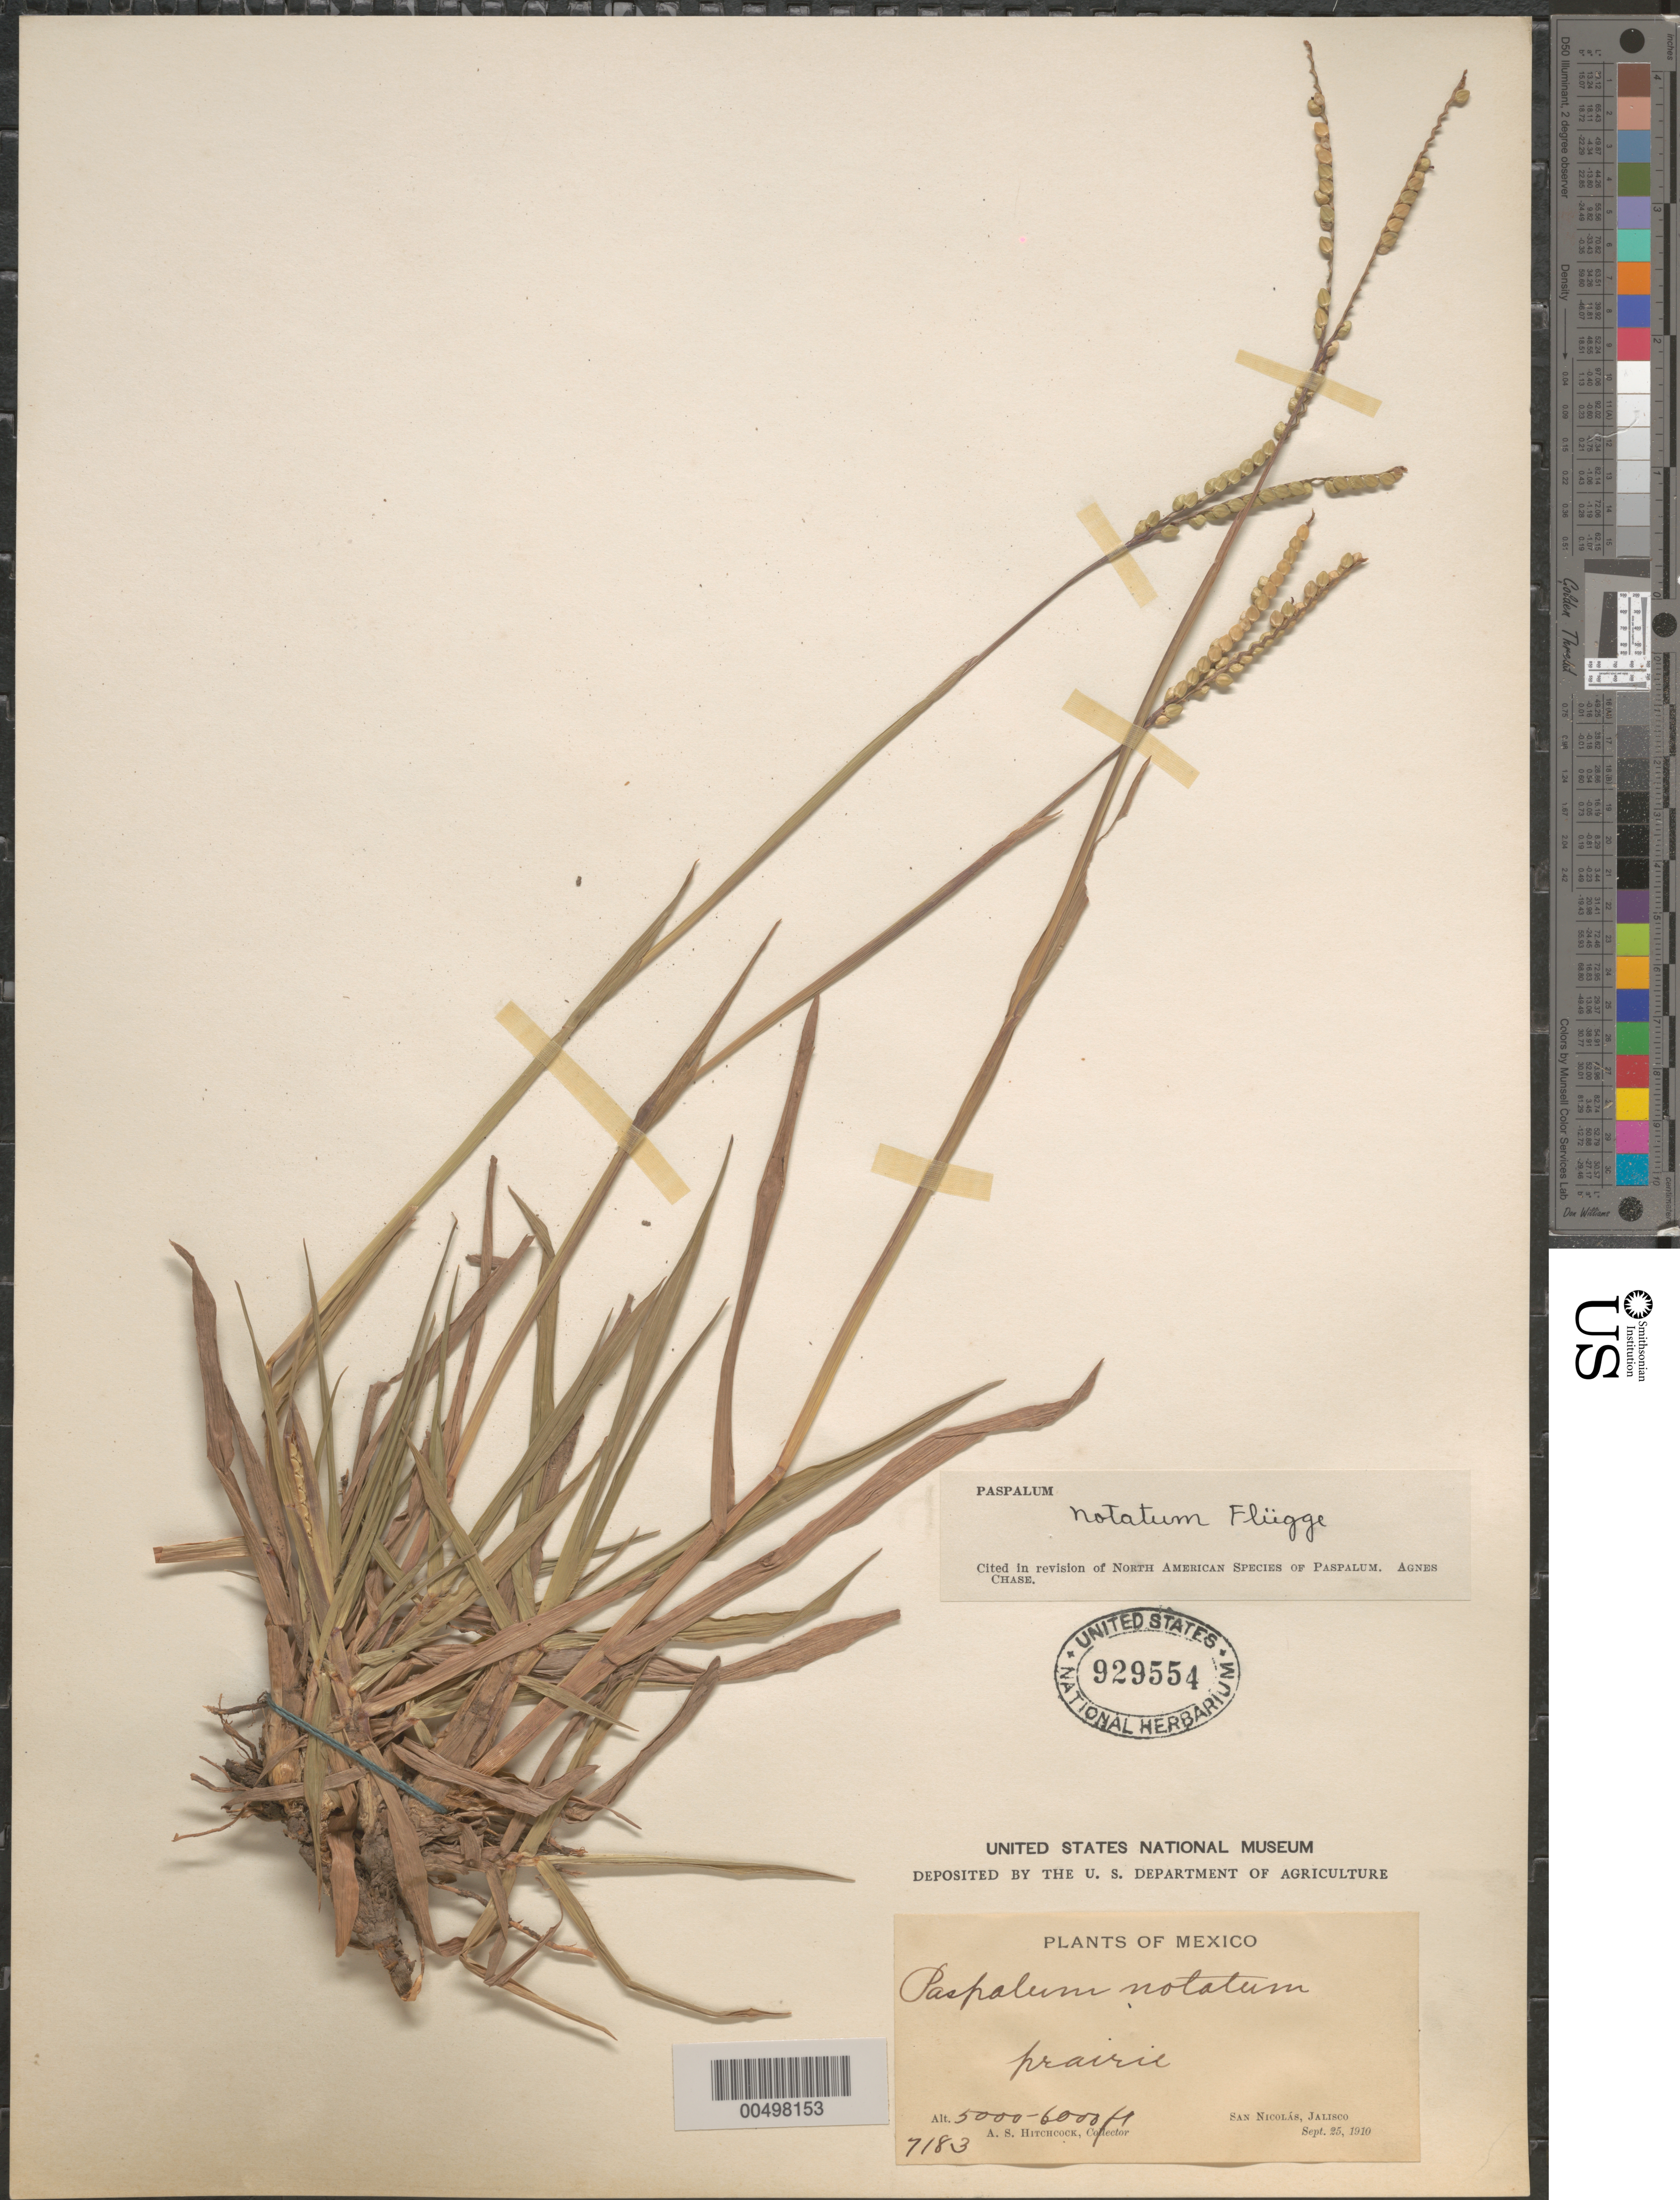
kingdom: Plantae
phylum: Tracheophyta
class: Liliopsida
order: Poales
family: Poaceae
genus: Paspalum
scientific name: Paspalum notatum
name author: Flüggé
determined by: Chase, [M.] Agnes, (US)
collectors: A. S. Hitchcock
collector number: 7183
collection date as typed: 25 Sep 1910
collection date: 1910-09-25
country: Mexico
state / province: Jalisco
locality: San Nicolás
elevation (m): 1524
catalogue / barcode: US 929554